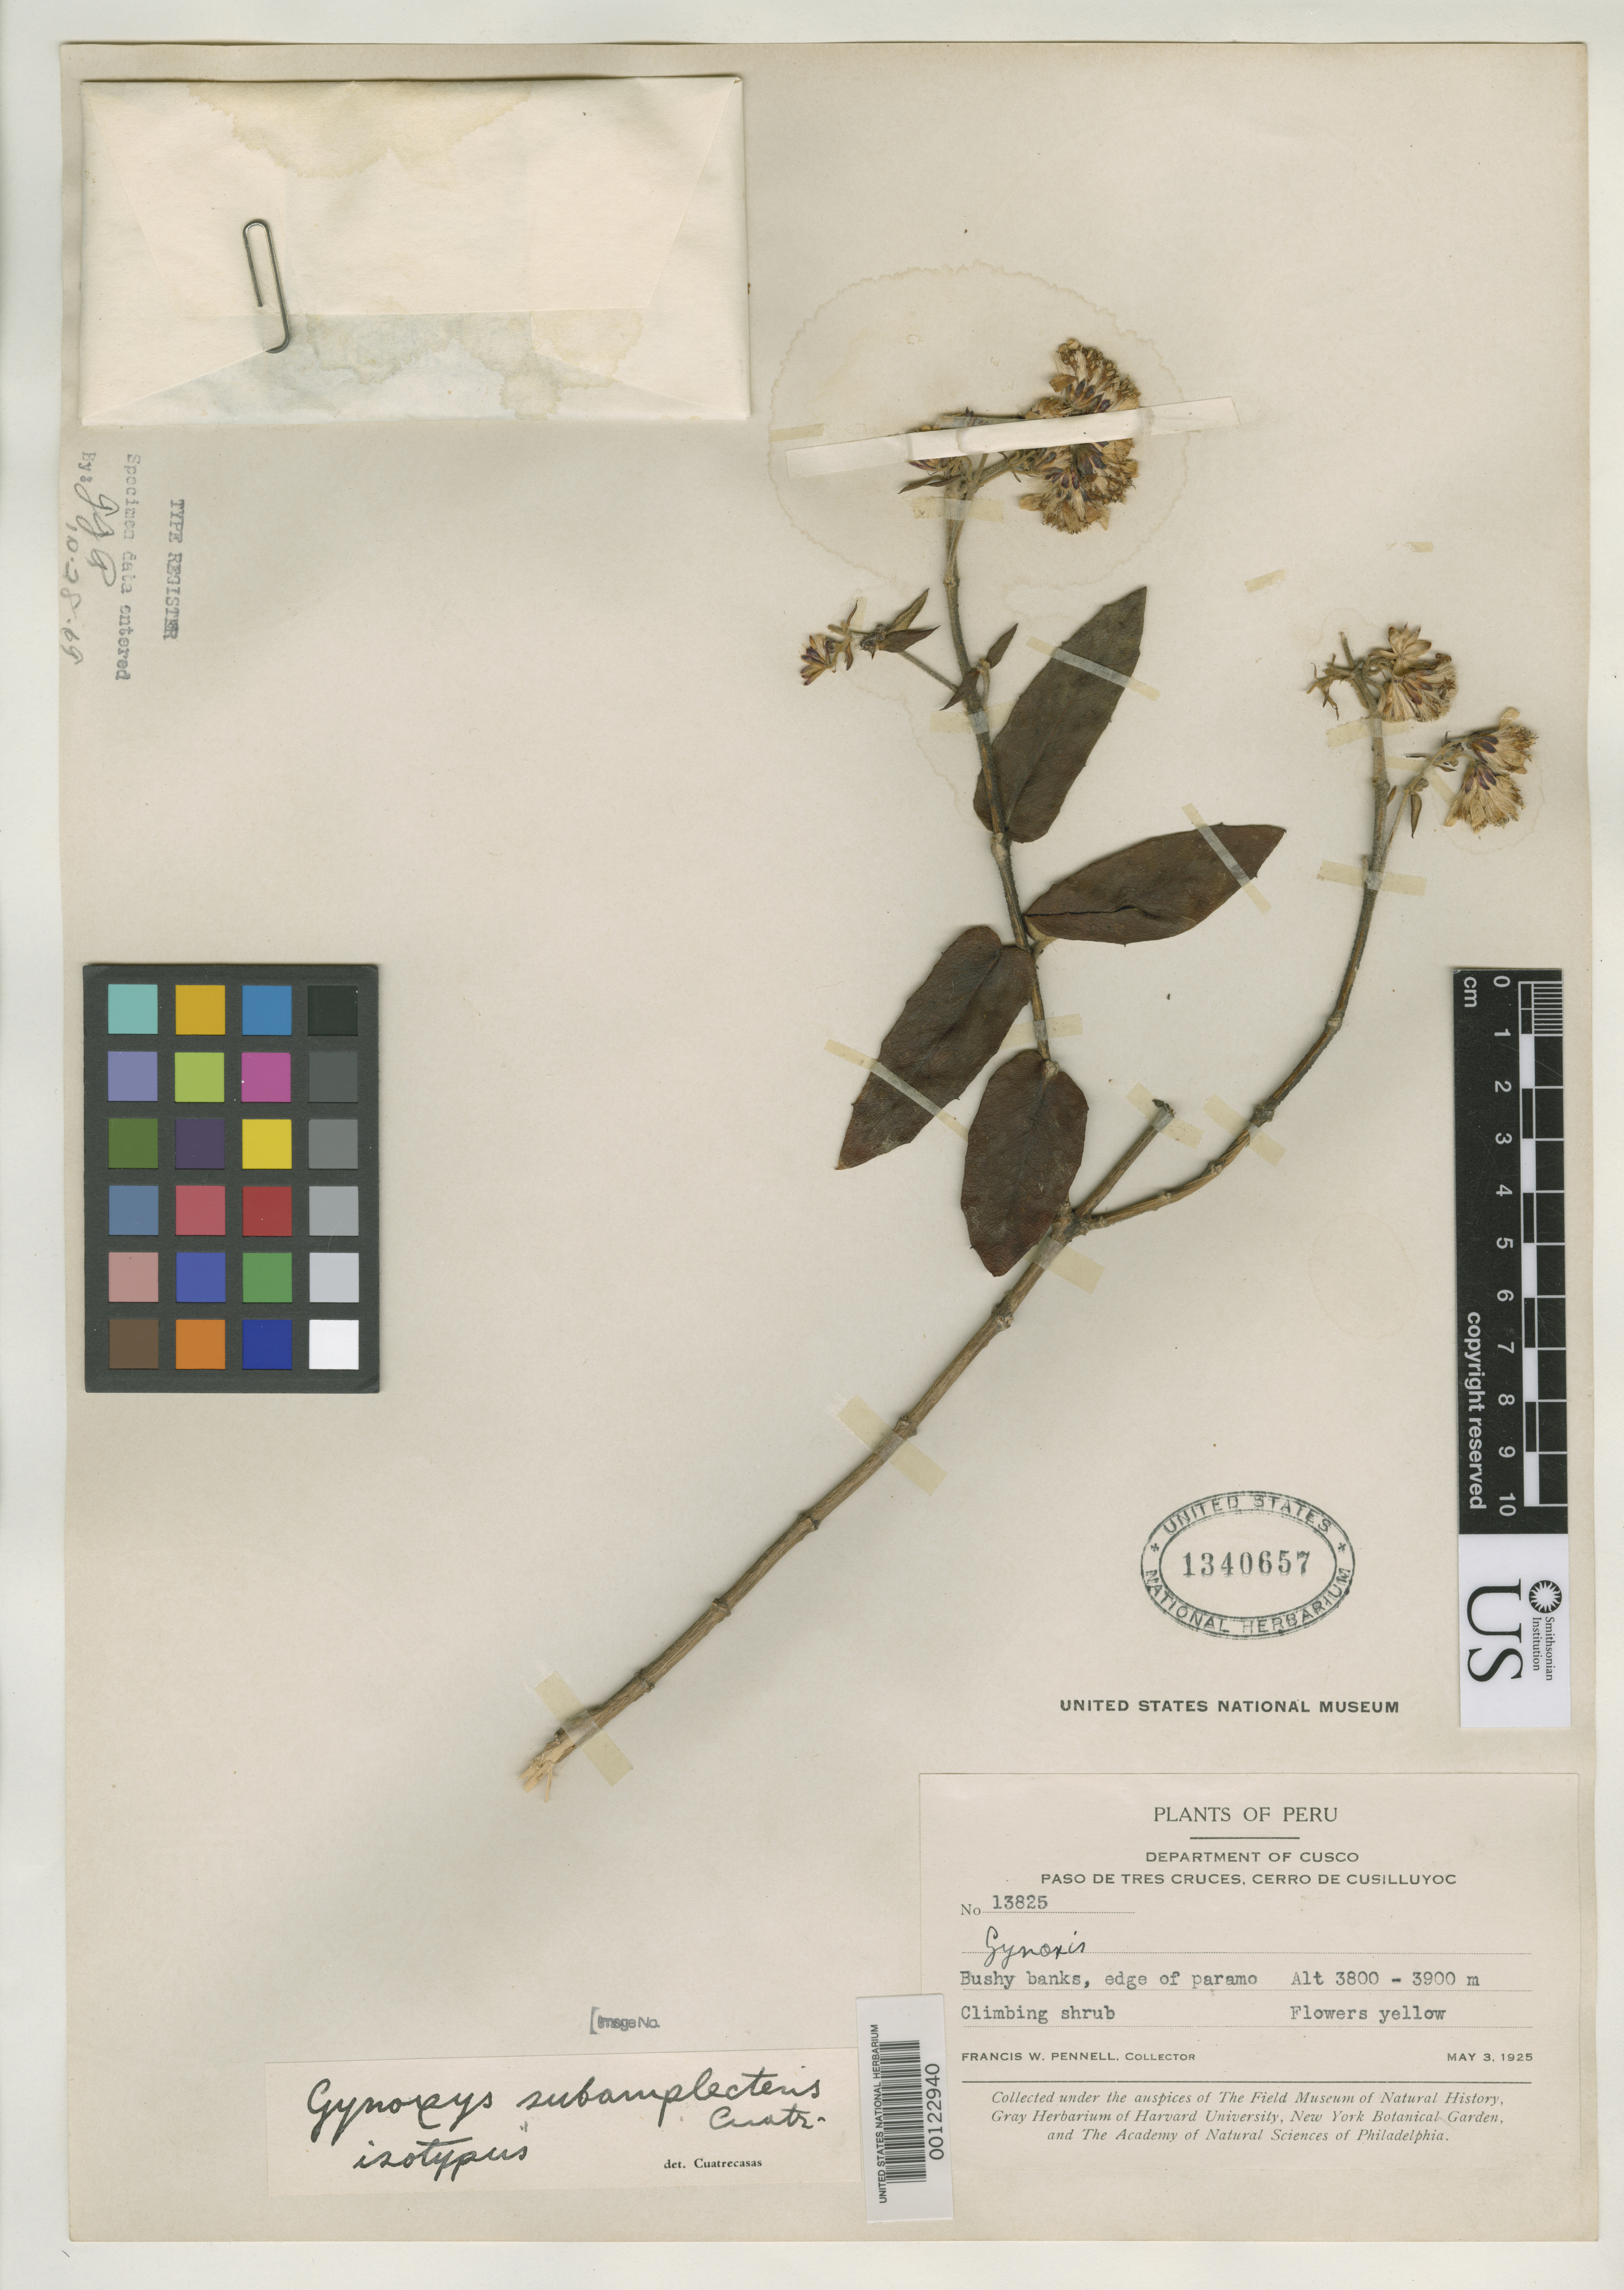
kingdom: Plantae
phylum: Tracheophyta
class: Magnoliopsida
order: Asterales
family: Asteraceae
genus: Gynoxys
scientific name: Gynoxys subamplectens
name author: Cuatrec.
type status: Isotype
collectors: F. W. Pennell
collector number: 13825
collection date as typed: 03 May 1925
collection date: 1925-05-03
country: Peru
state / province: Cusco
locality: Paso de Tres Cruces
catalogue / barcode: US 1340657